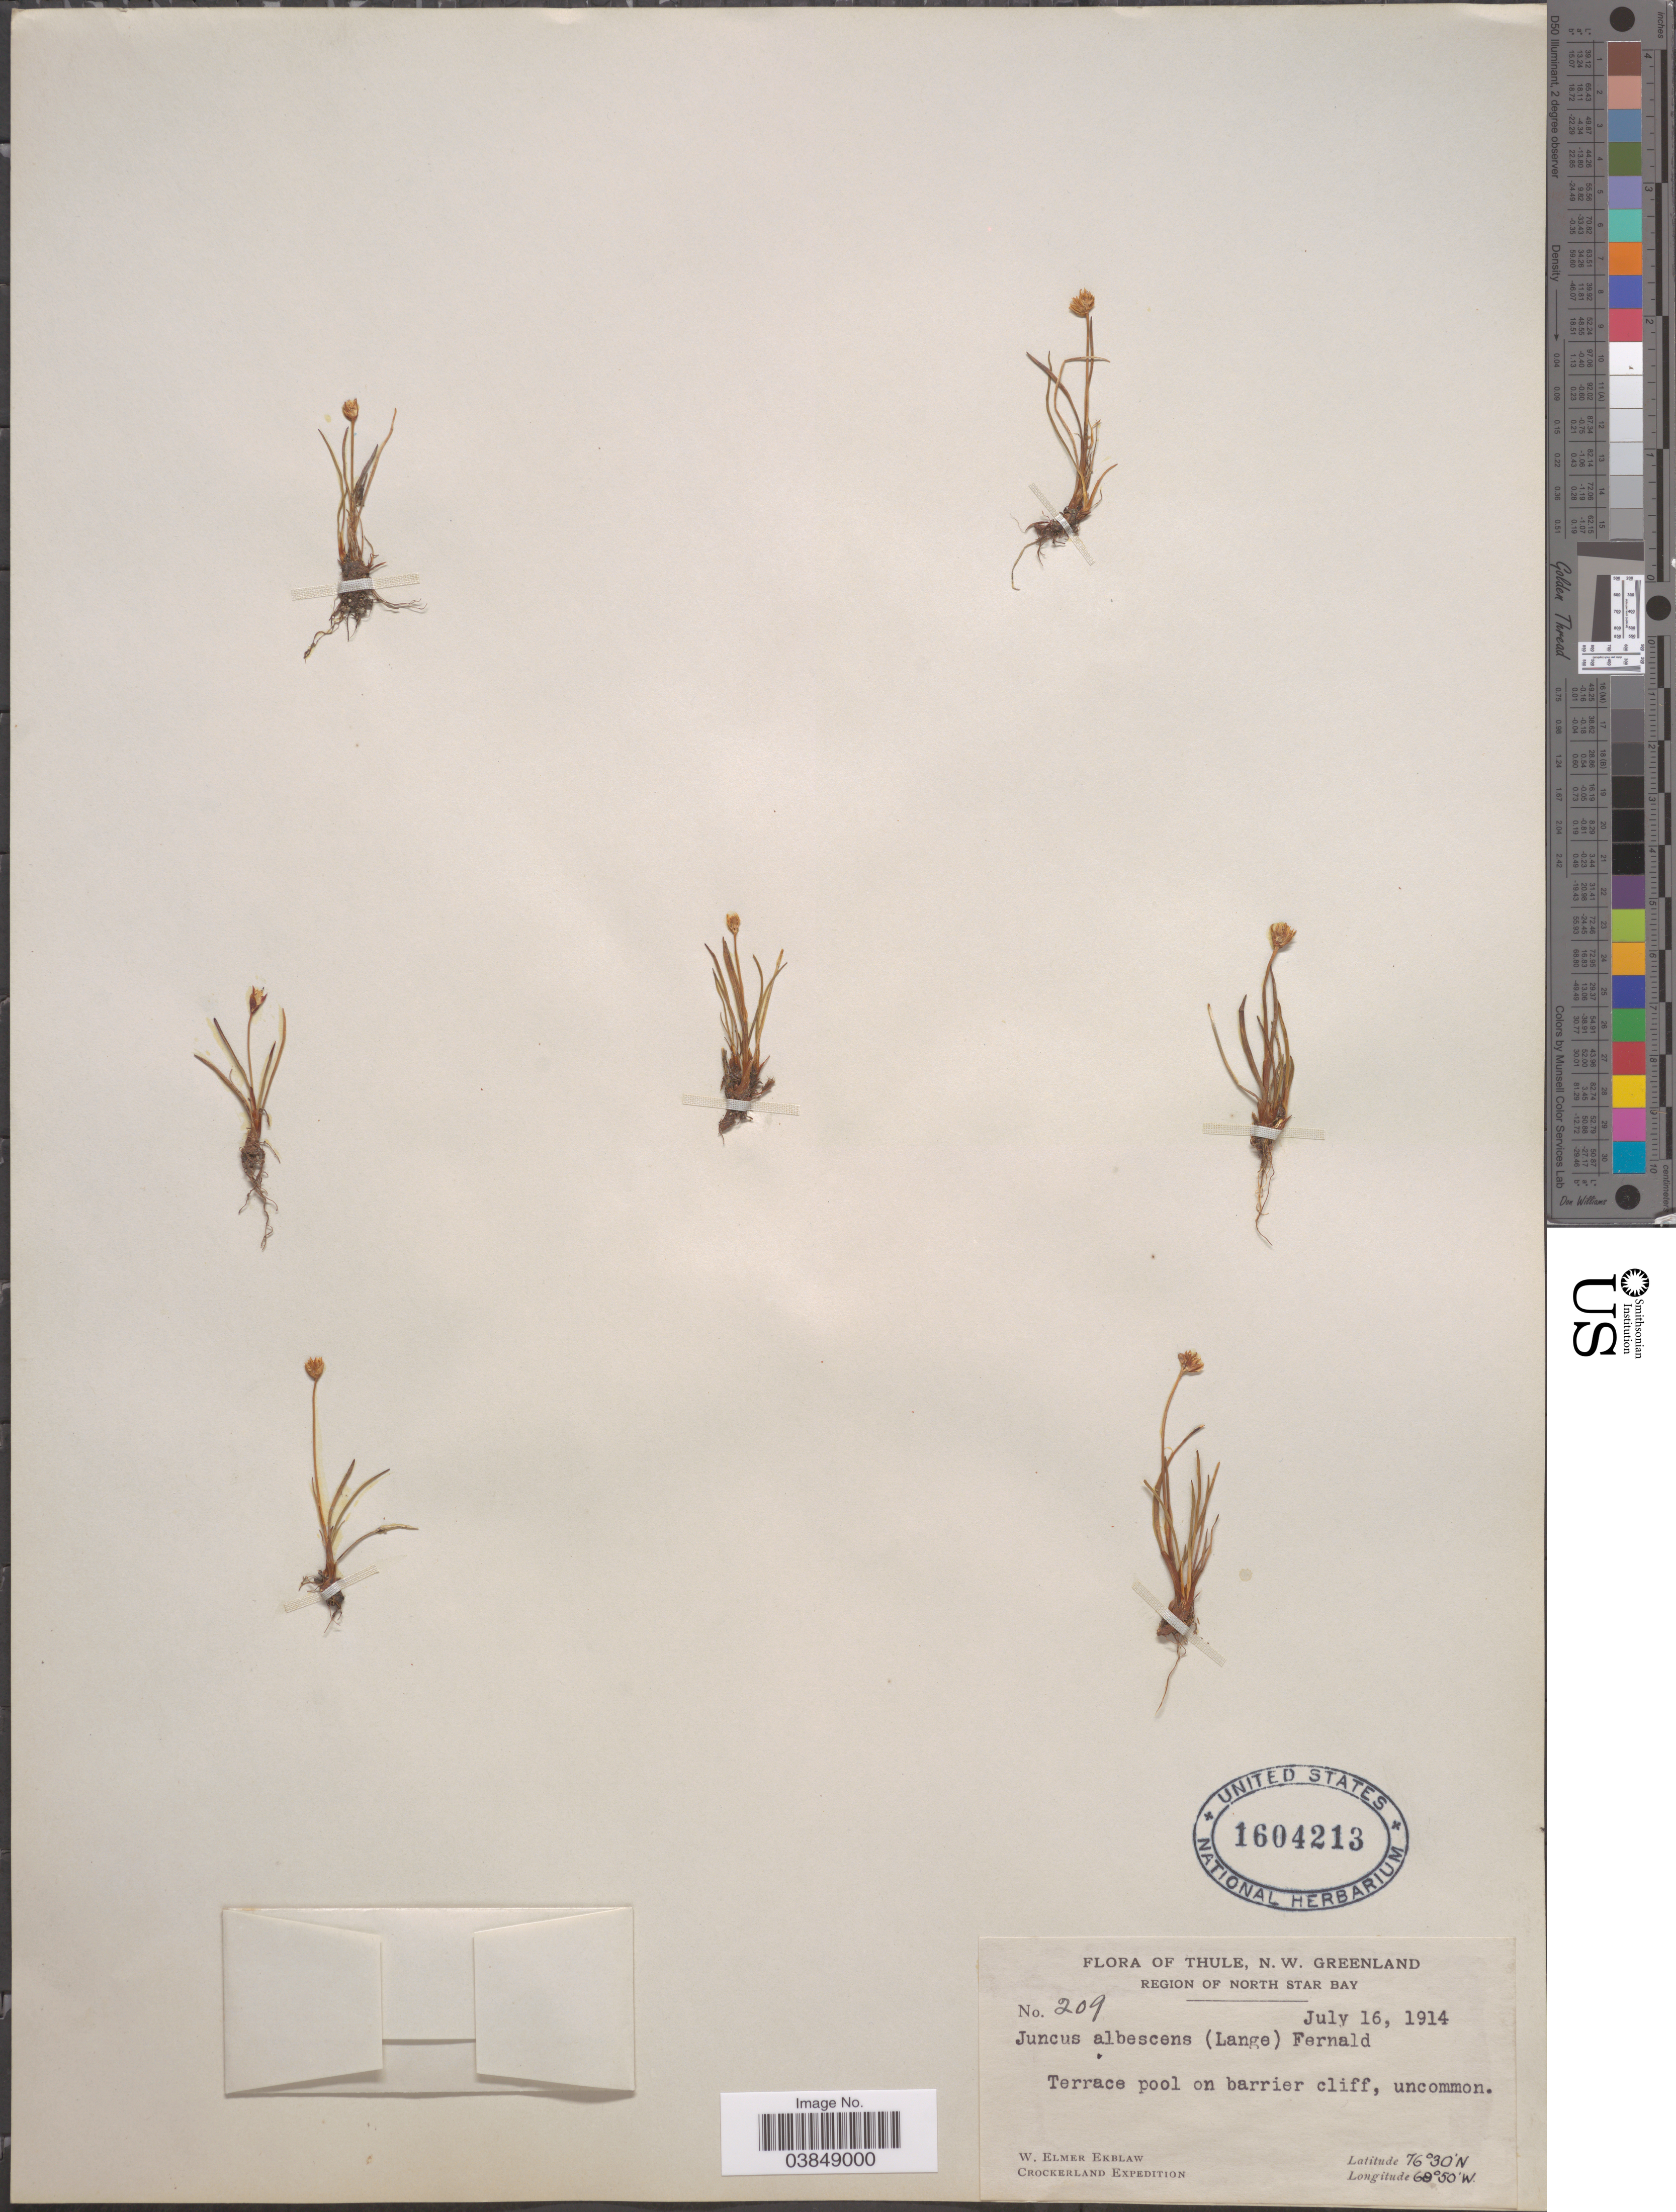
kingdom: Plantae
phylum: Tracheophyta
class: Liliopsida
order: Poales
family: Juncaceae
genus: Juncus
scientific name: Juncus albescens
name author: Fernald & Lange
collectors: W. Ekblaw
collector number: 209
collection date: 1914-07-16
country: Greenland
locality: Thule, N. W. Greenland. Region of North Star Bay.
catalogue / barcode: US 1604213